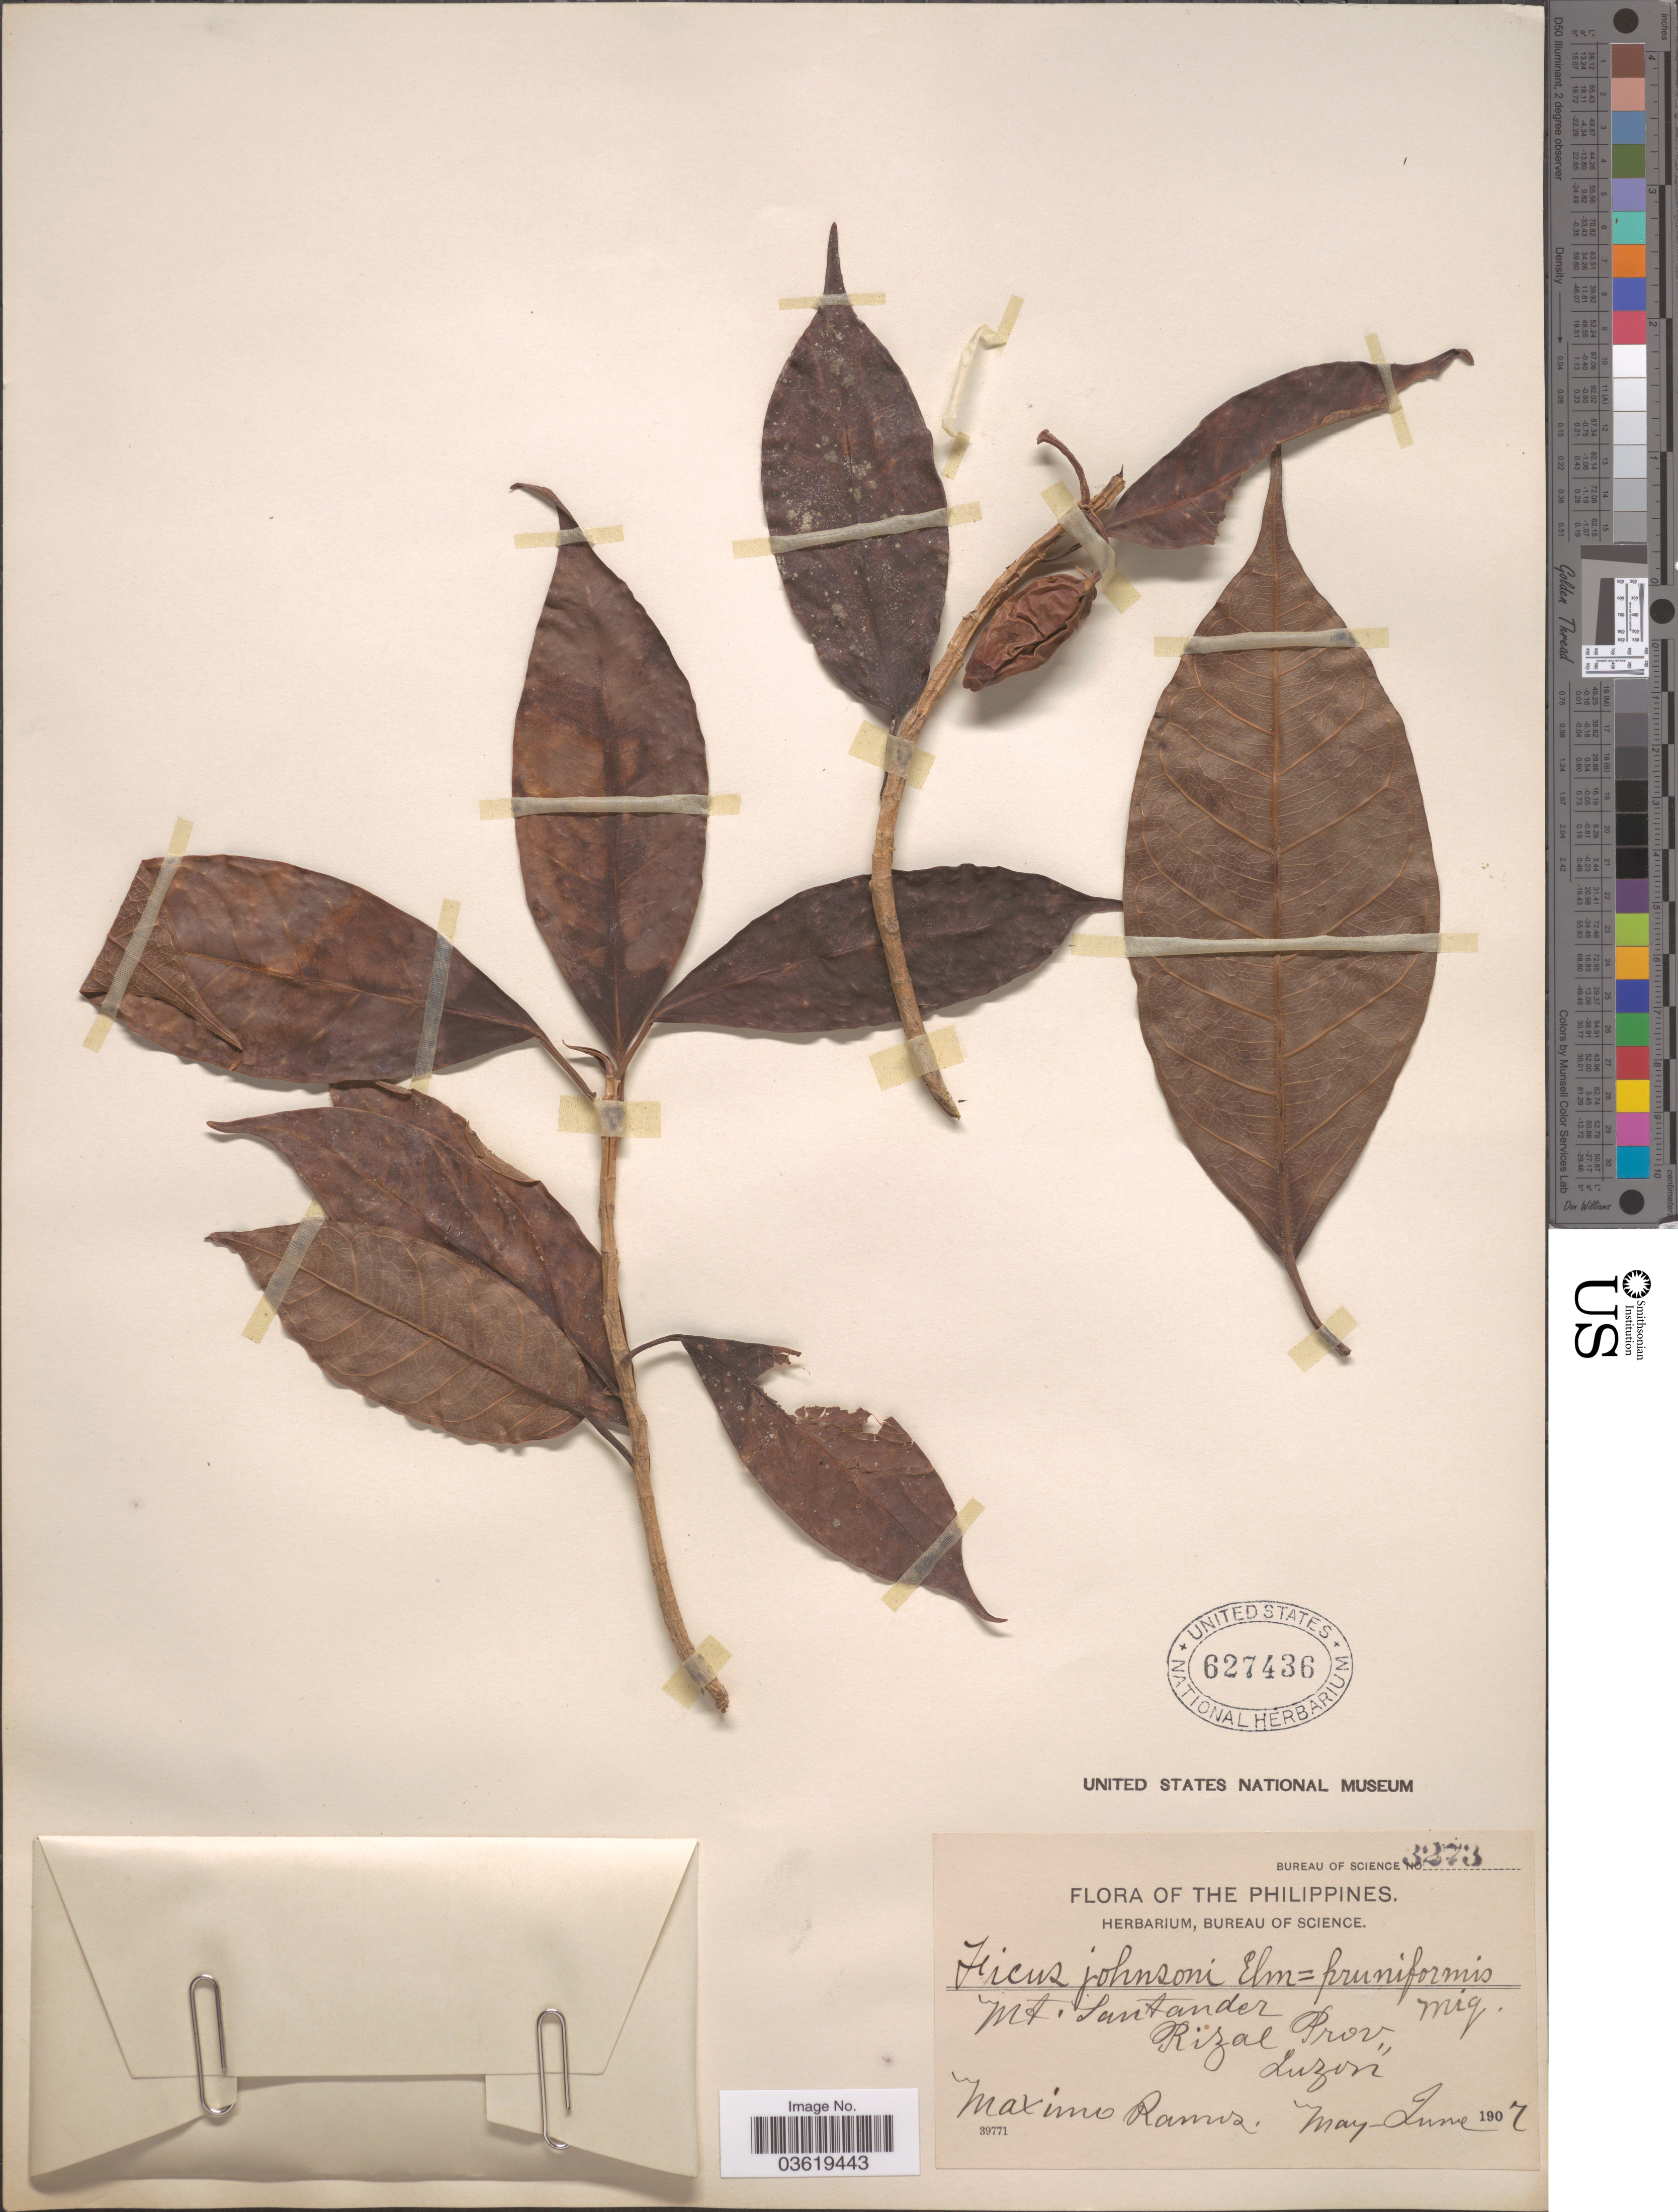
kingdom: Plantae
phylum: Tracheophyta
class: Magnoliopsida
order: Rosales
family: Moraceae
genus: Ficus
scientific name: Ficus pruniformis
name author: Blume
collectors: M. Ramos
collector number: Bureau of Science 3273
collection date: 1907-05/1907-06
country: Philippines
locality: Mt. Santander. Rizal Prov, Luzon.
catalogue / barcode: US 627436